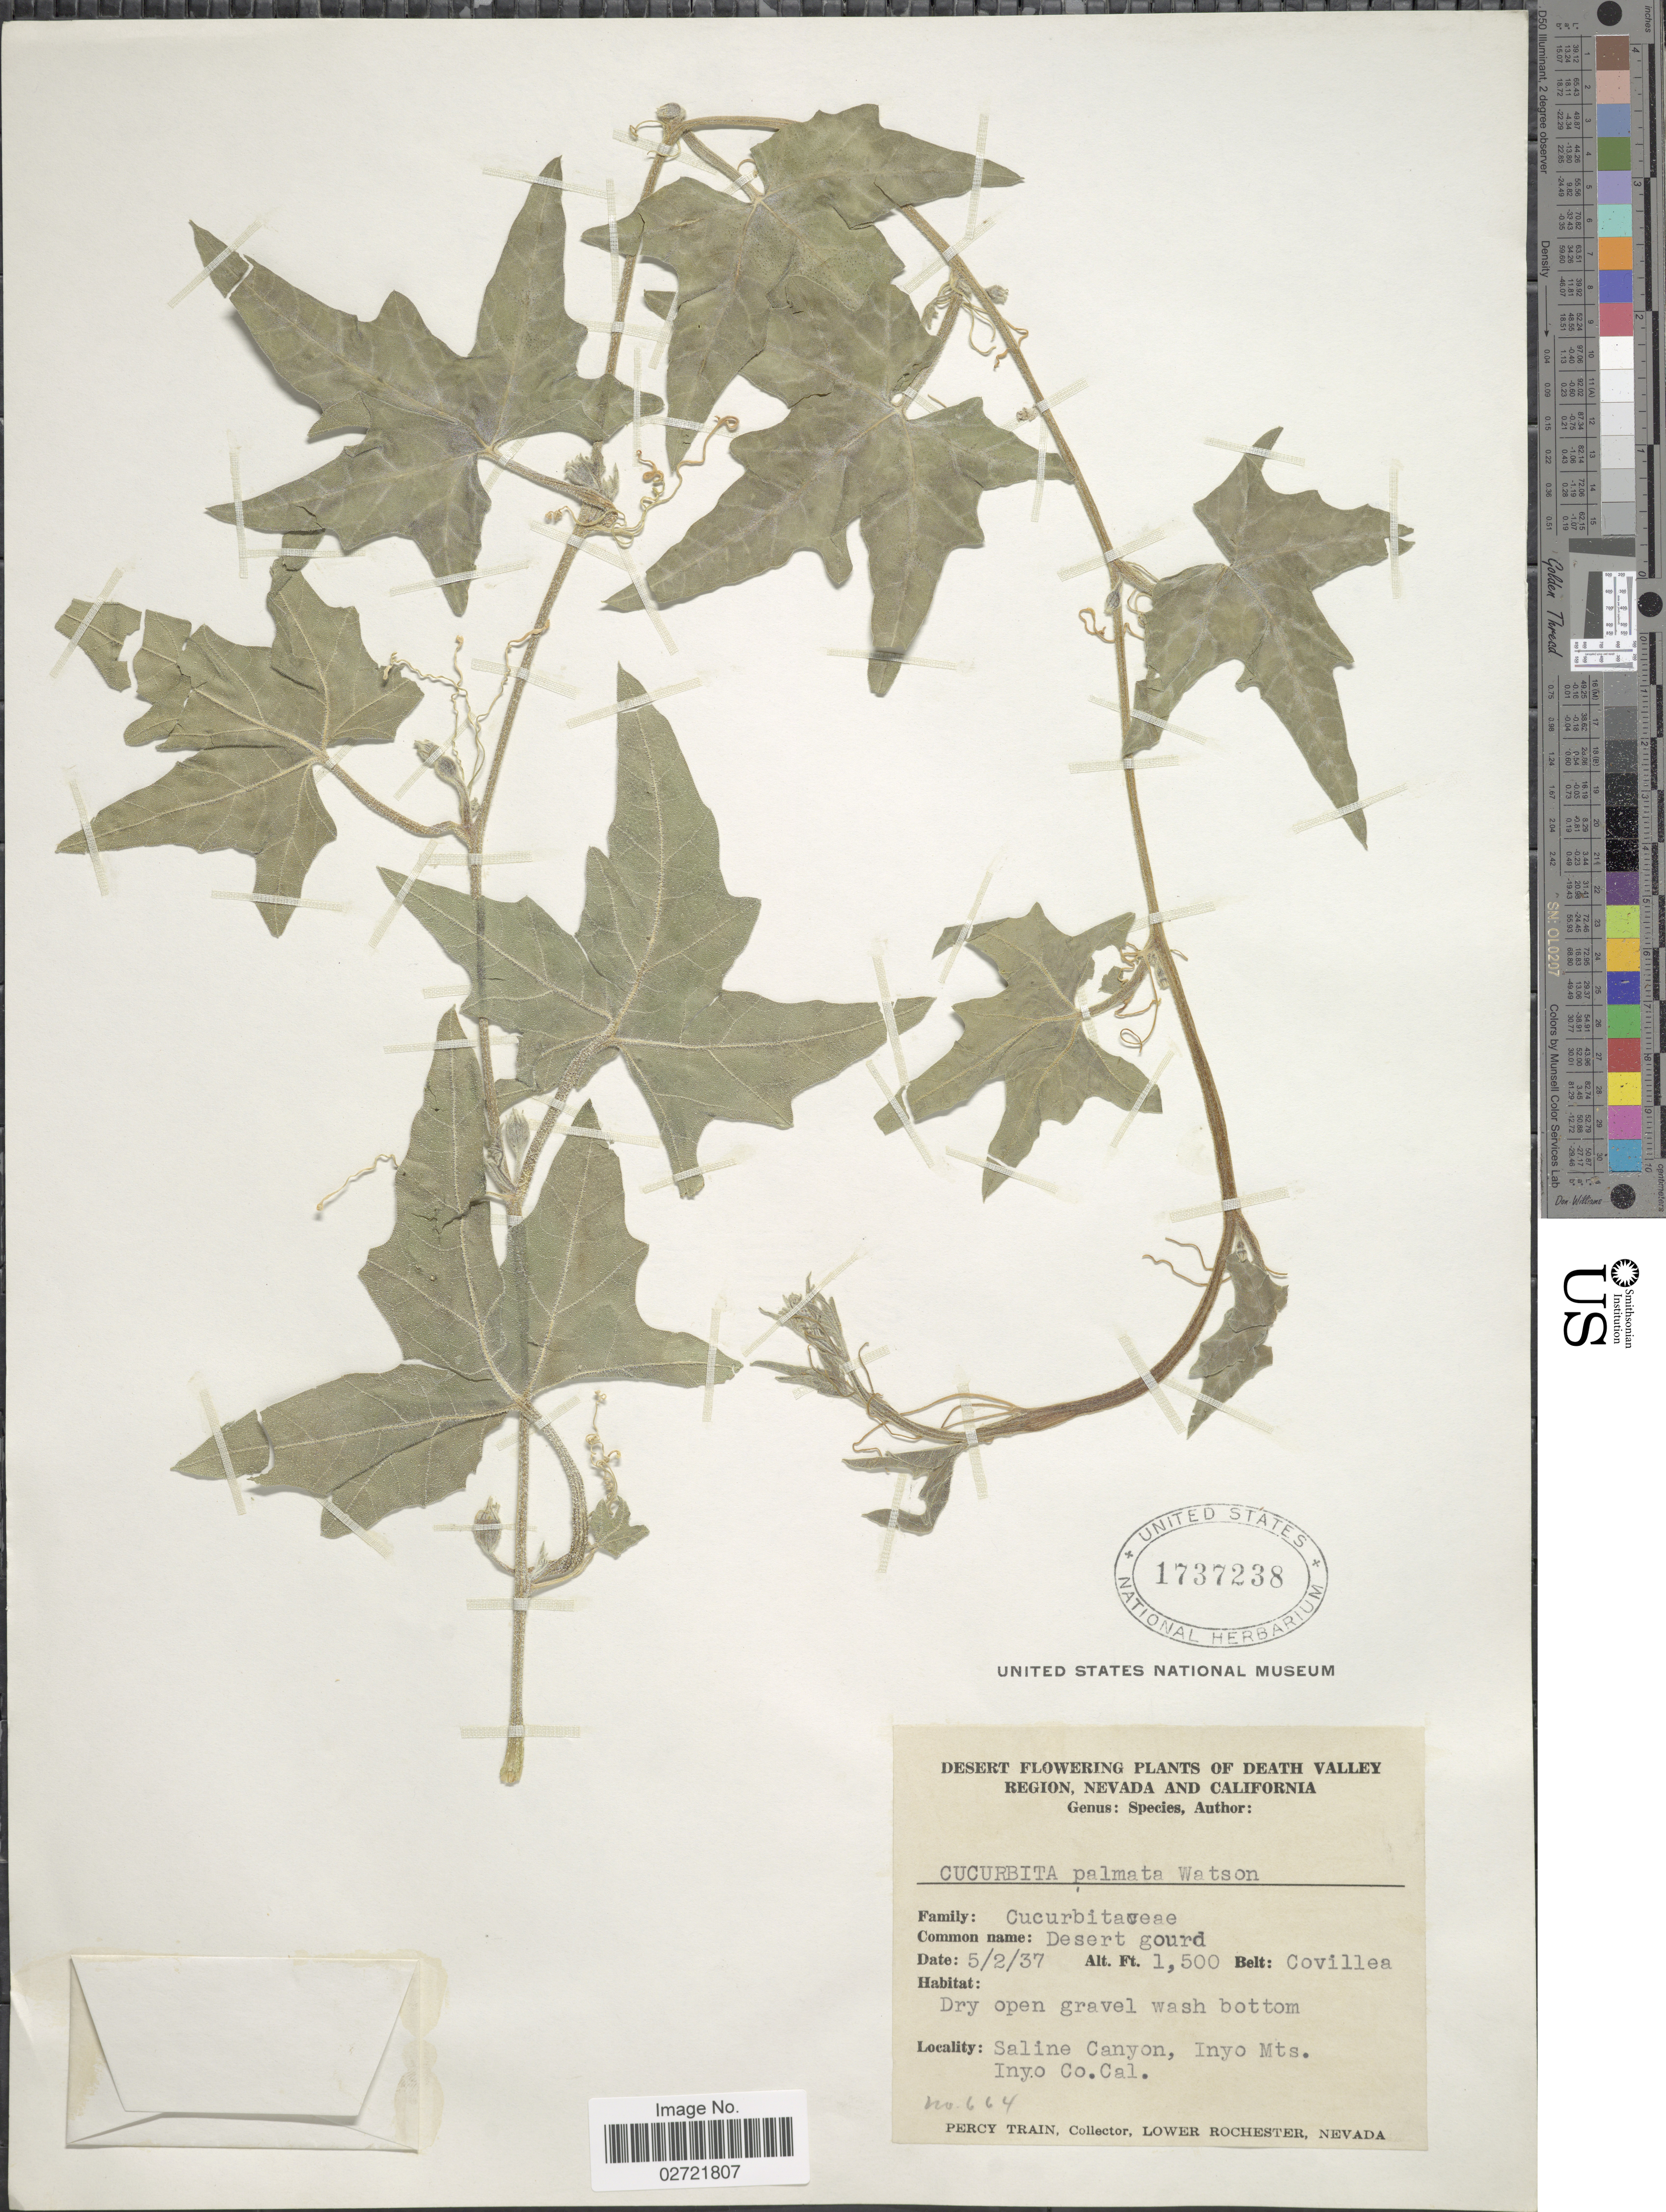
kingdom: Plantae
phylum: Tracheophyta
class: Magnoliopsida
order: Cucurbitales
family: Cucurbitaceae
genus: Cucurbita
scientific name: Cucurbita palmata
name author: S. Watson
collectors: P. Train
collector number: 664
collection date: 1937-05-02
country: United States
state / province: California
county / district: Inyo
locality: Desert of Death Valley Region, Belt: Covilles. Saline Canyon, Inyo Mts. Inyo Co.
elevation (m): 457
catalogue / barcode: US 1737238